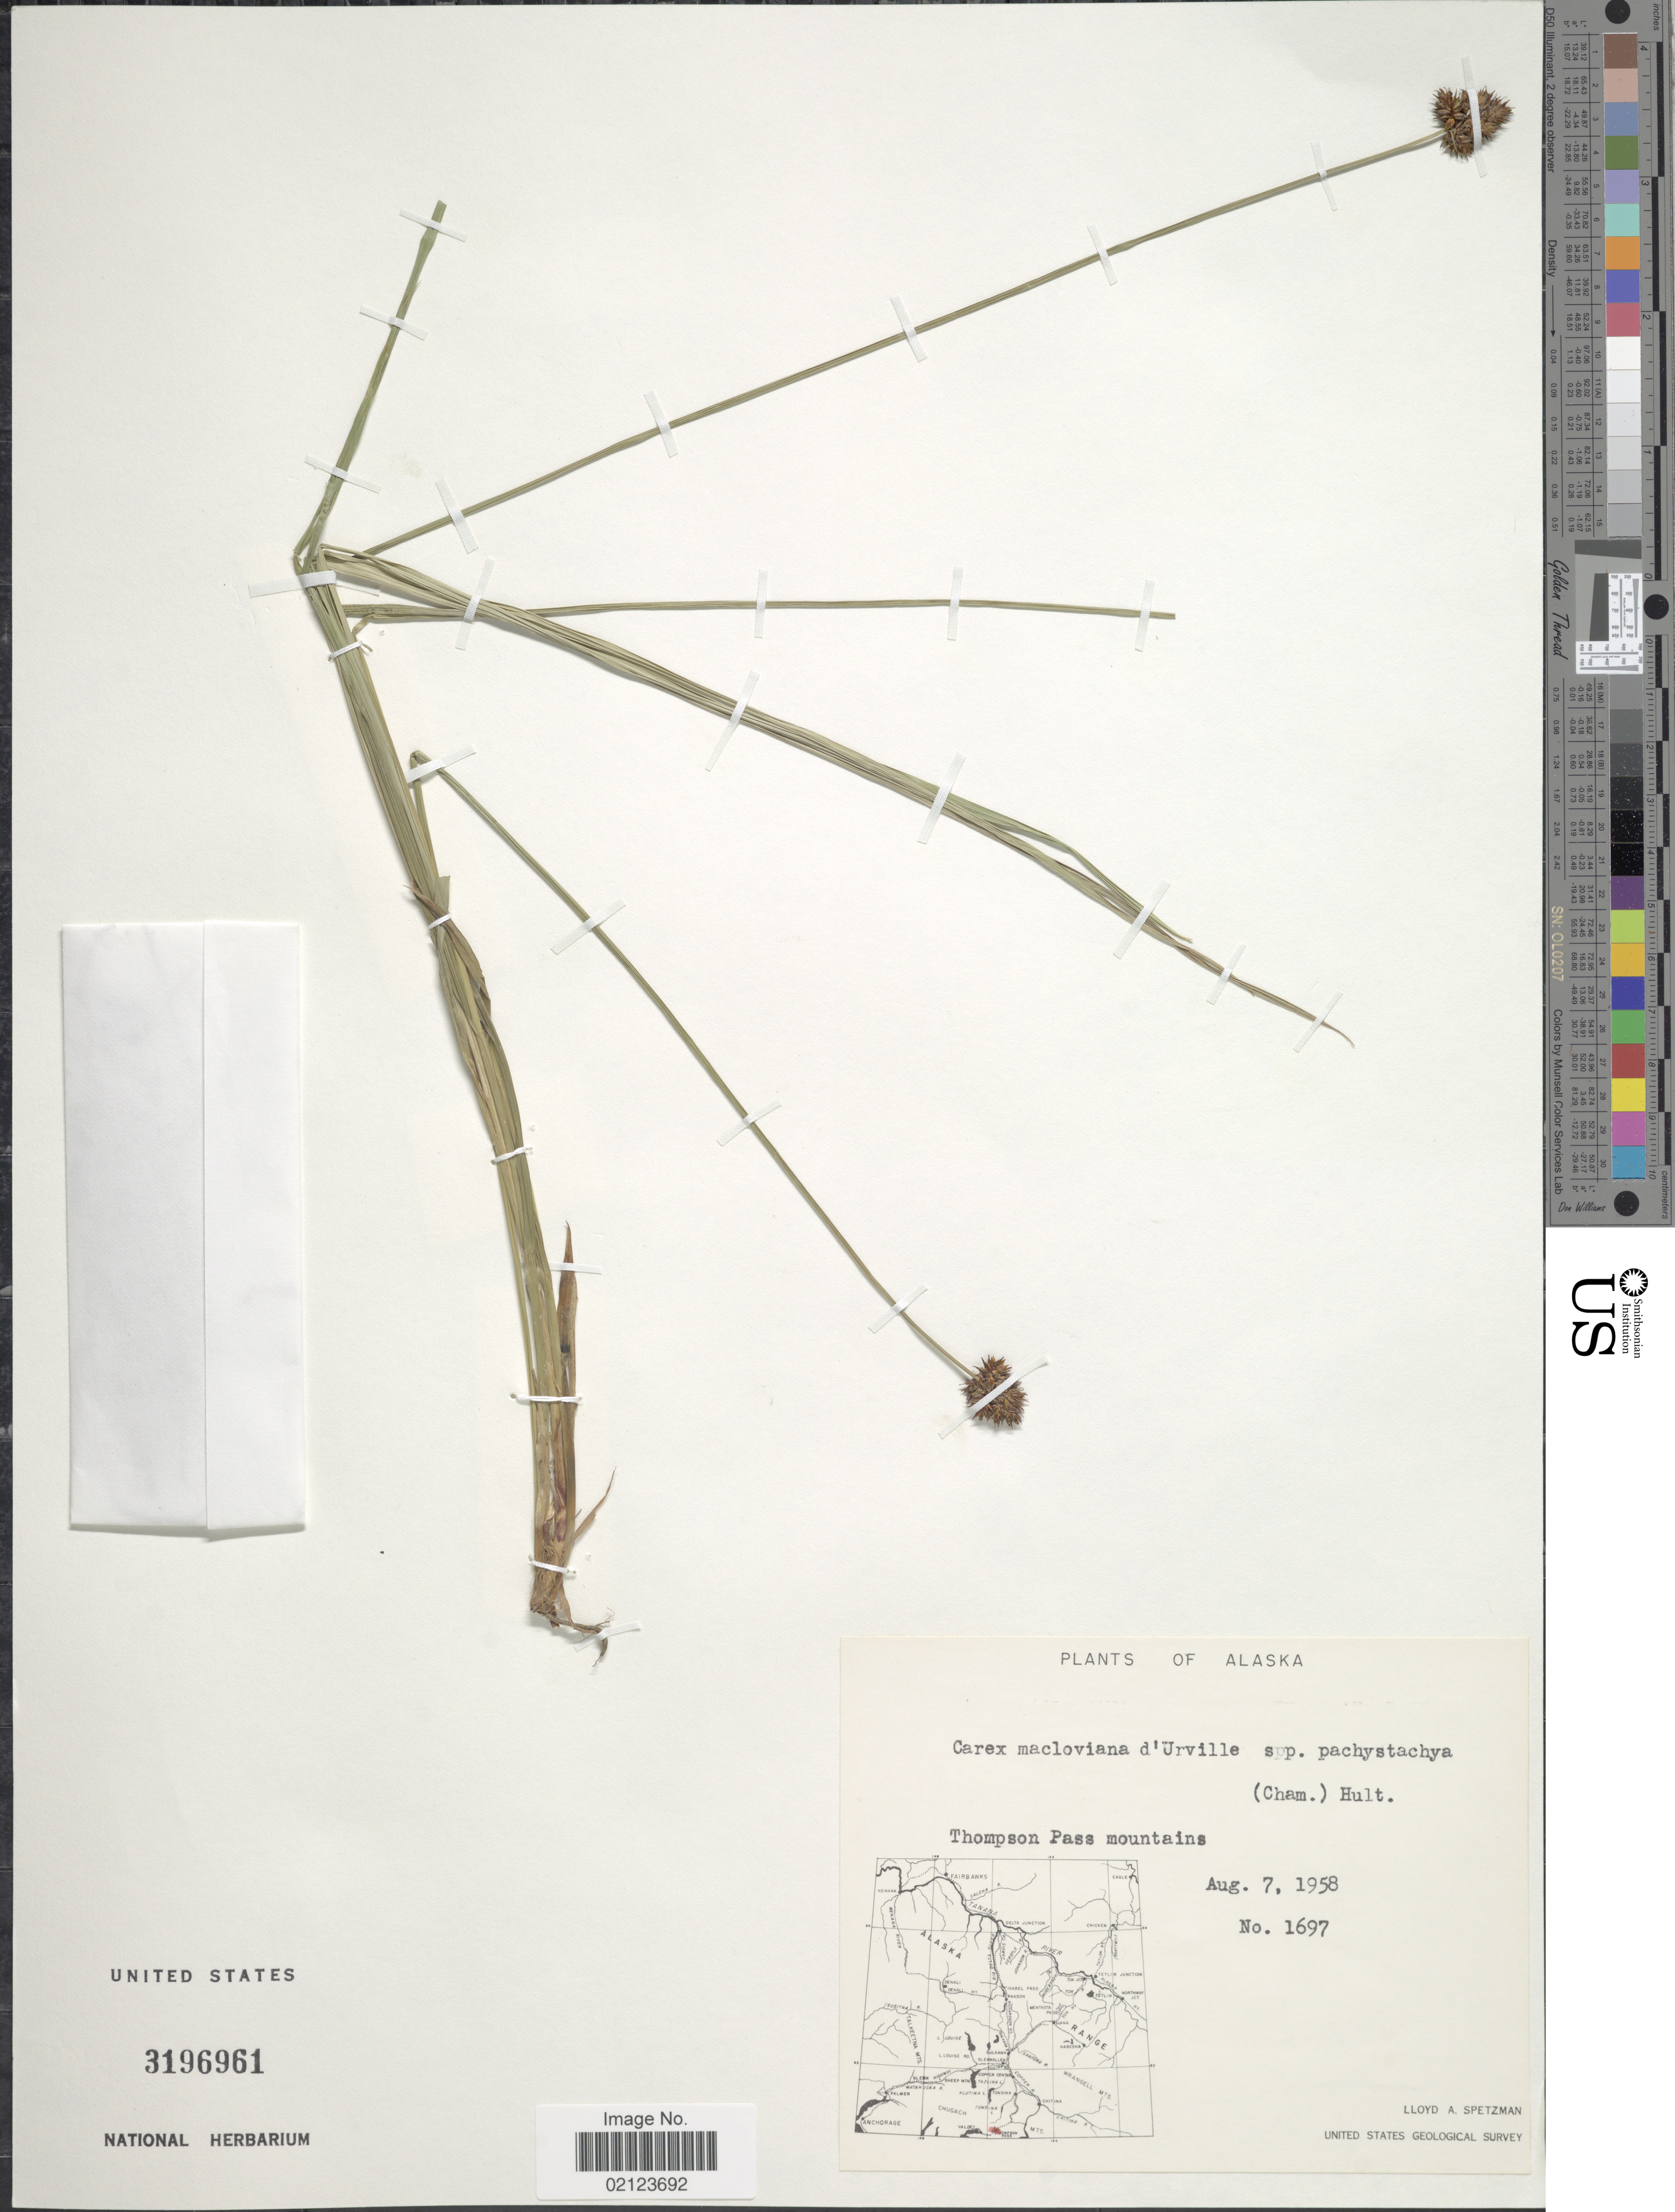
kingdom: Plantae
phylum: Tracheophyta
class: Liliopsida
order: Poales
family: Cyperaceae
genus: Carex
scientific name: Carex pachystachya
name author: Cham. ex Steud.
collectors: L. Spetzman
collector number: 1697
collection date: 1958-08-07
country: United States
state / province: Alaska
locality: Thompson Pass mountains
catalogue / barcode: US 3196961